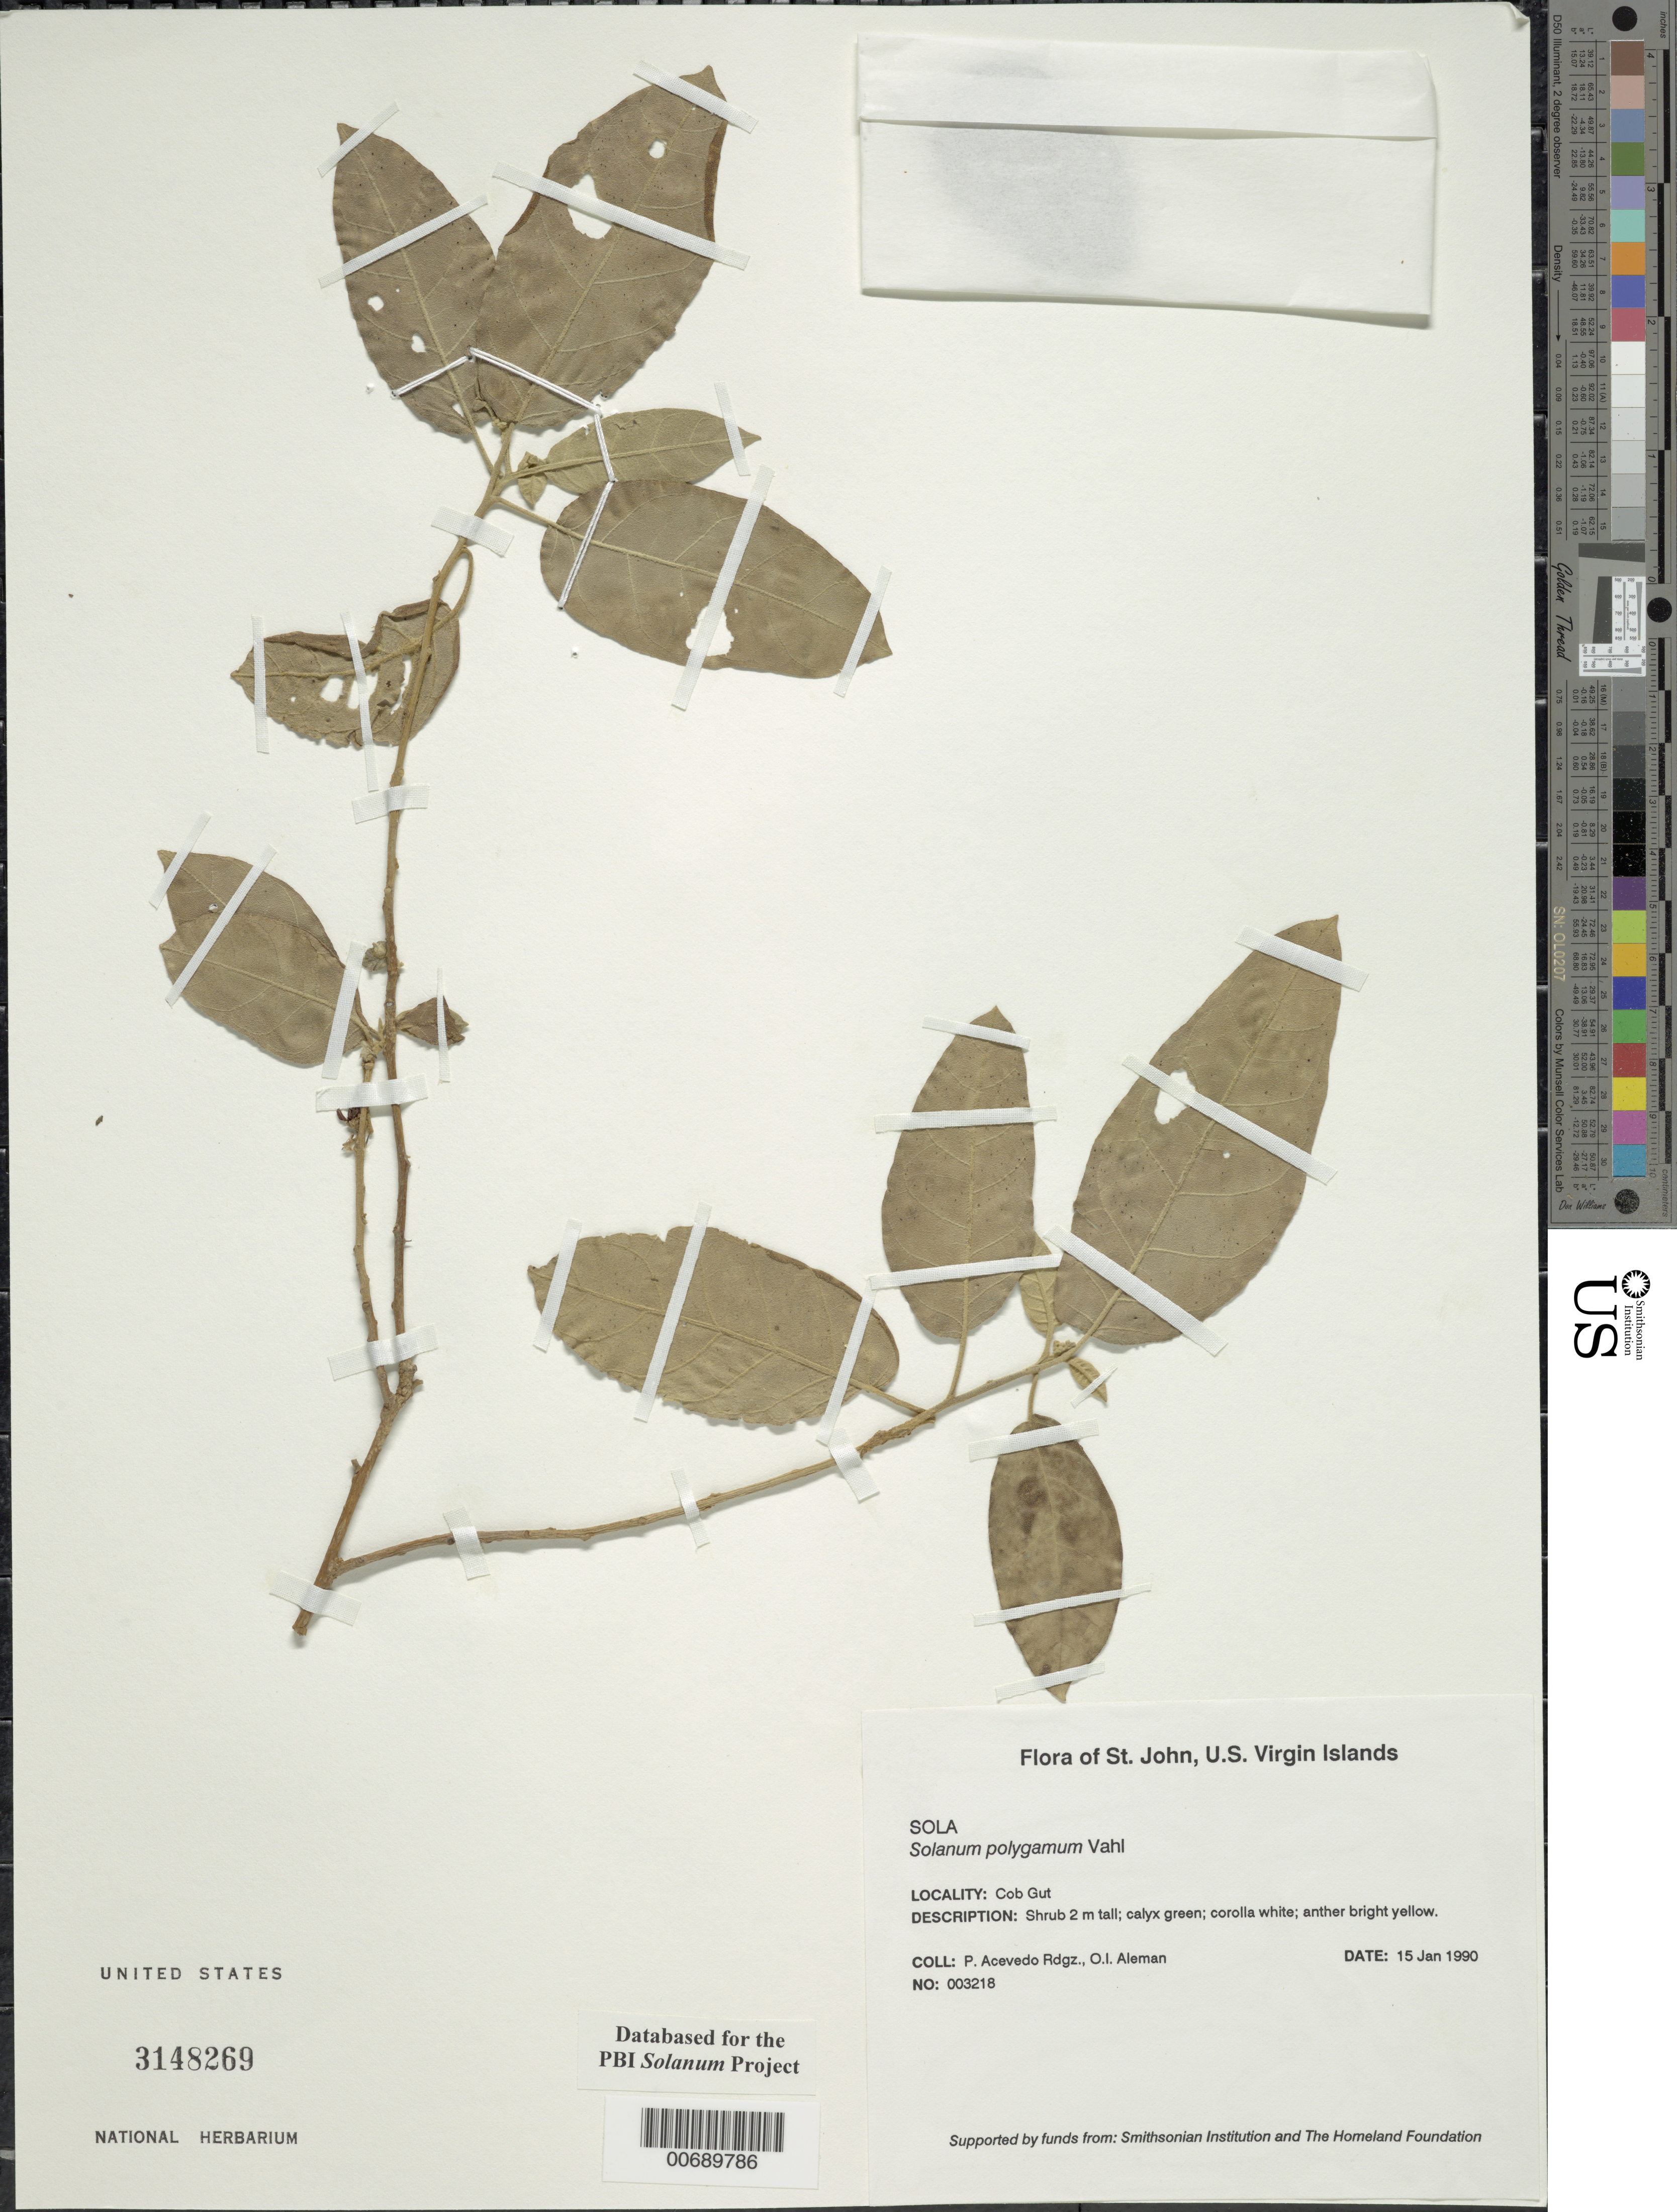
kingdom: Plantae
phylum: Tracheophyta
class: Magnoliopsida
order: Solanales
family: Solanaceae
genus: Solanum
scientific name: Solanum polygamum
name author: Vahl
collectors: P. Acevedo-Rodr. & O. Alemán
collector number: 3218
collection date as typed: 15 Jan 1990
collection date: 1990-01-15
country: U.S. Virgin Islands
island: St. John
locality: Coral Bay Quarter; Cob Gut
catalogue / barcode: US 3148269